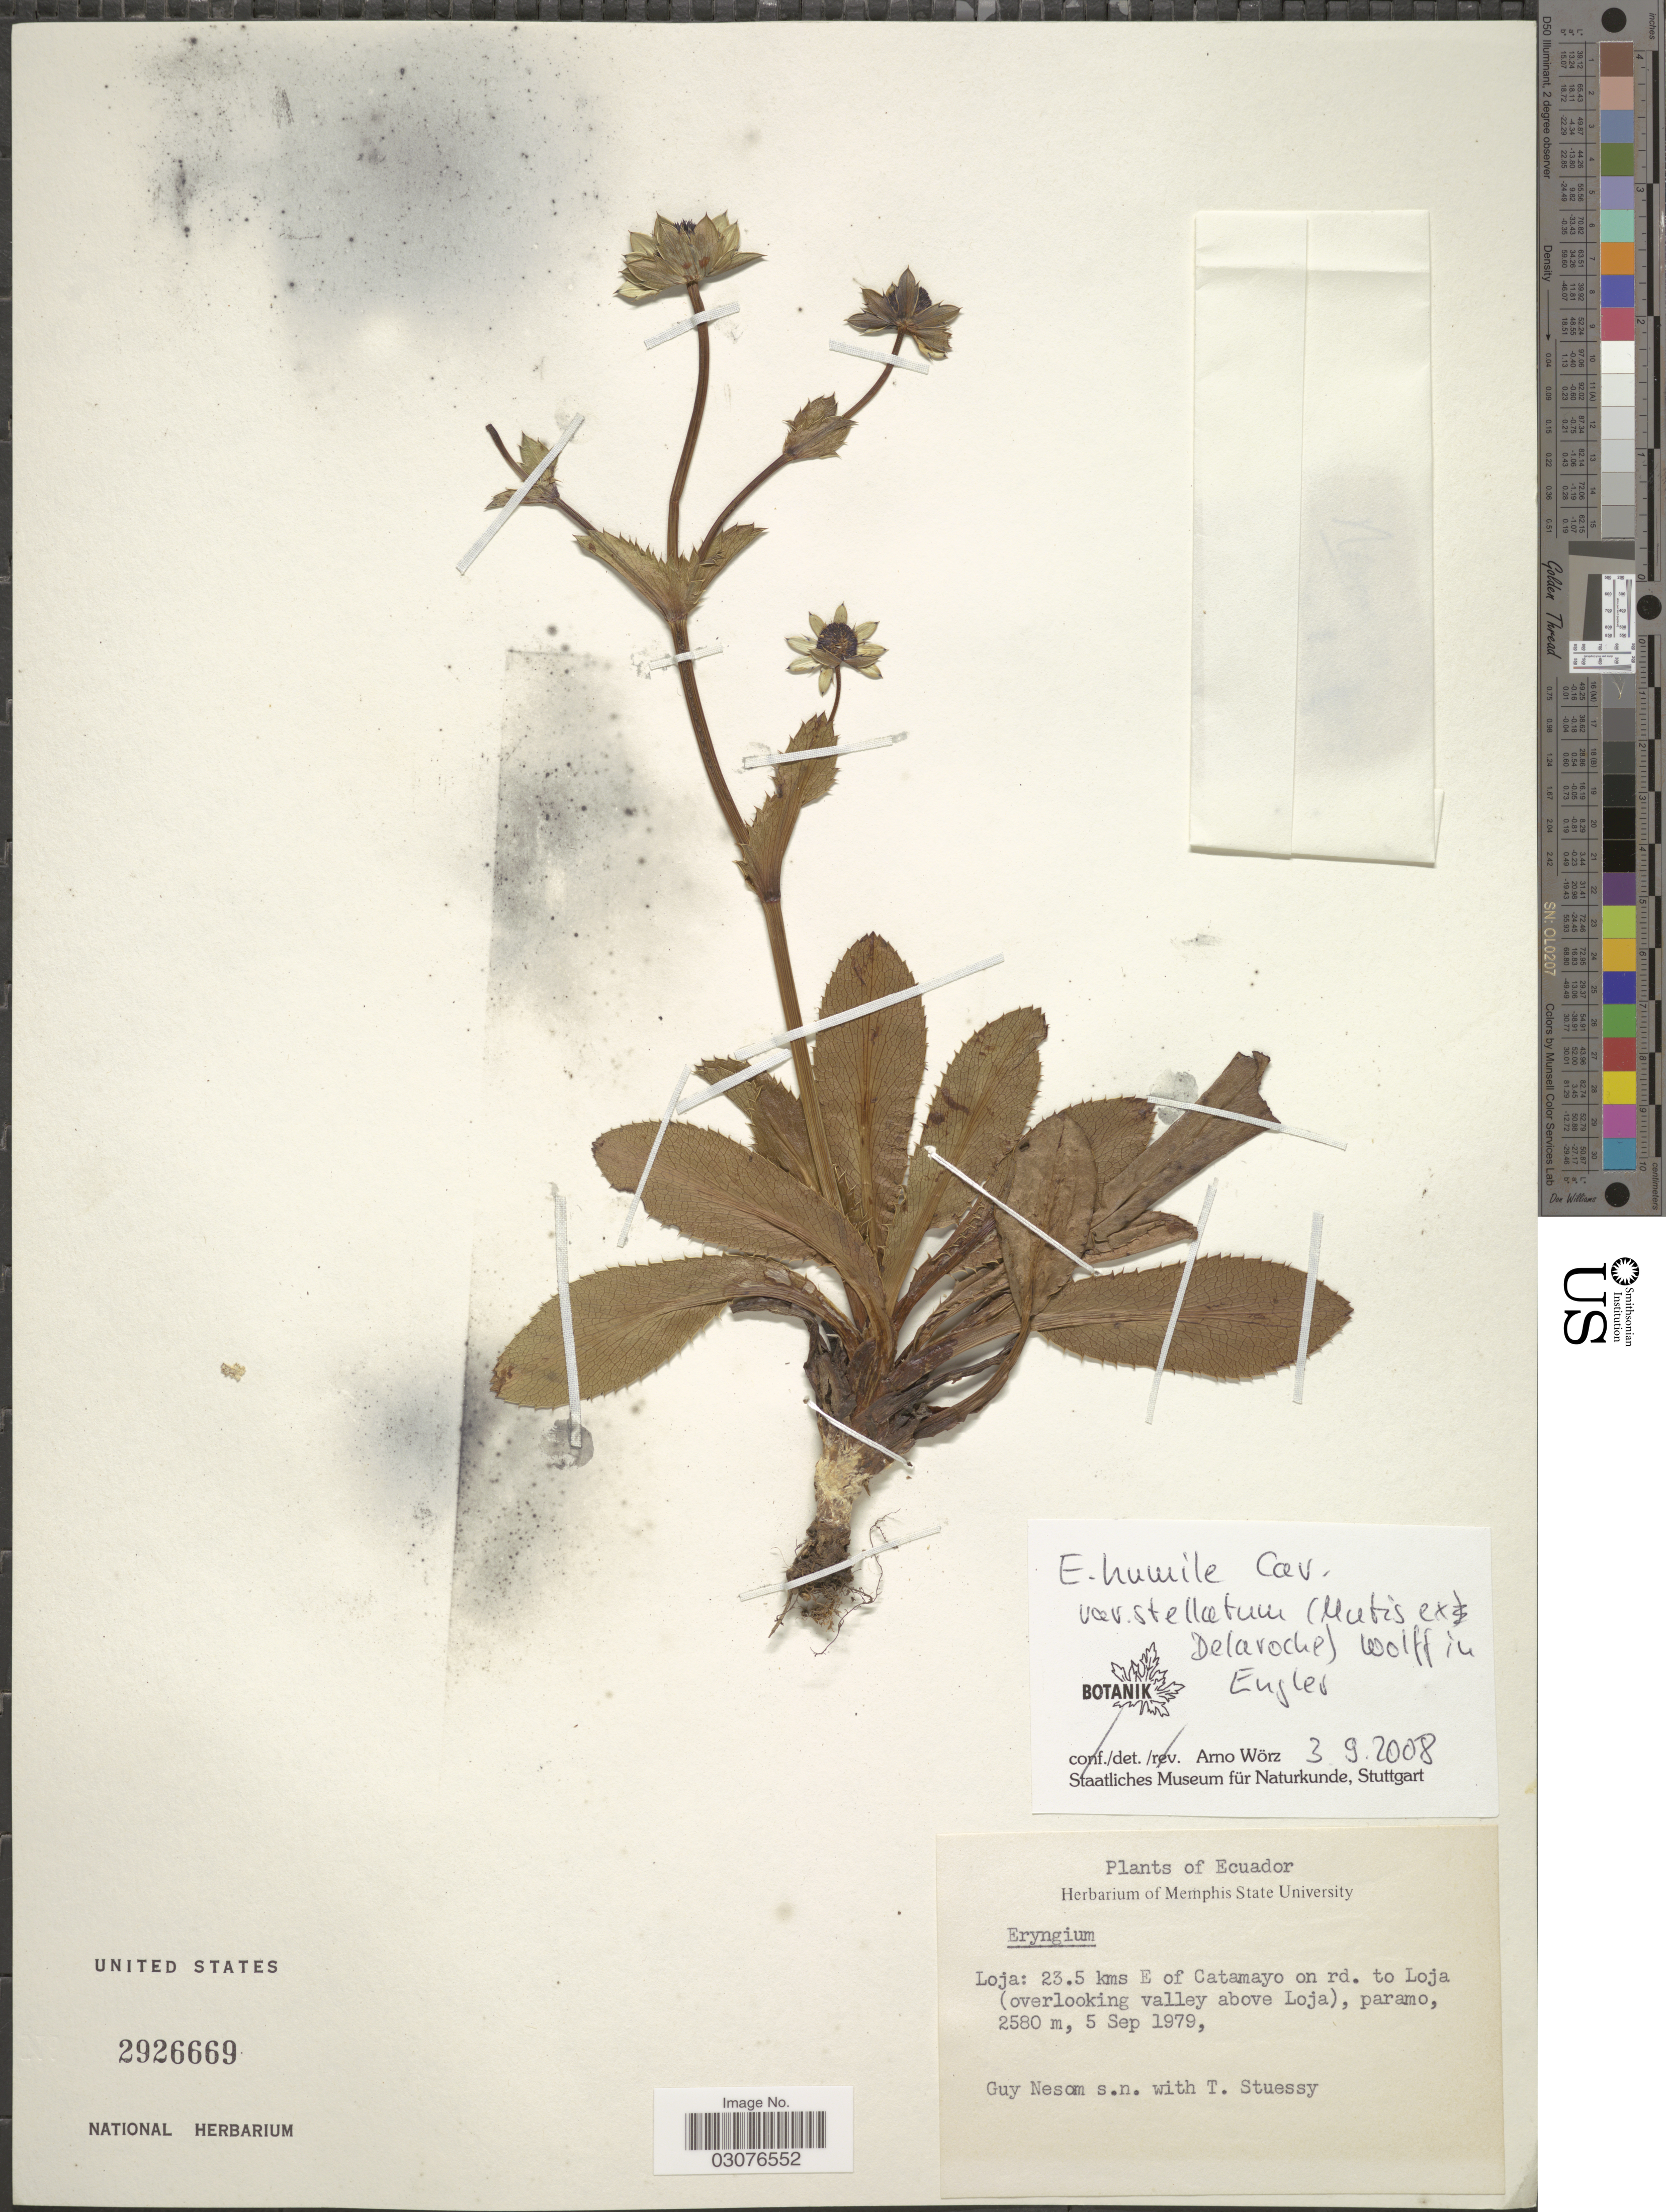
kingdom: Plantae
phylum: Tracheophyta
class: Magnoliopsida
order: Apiales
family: Apiaceae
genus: Eryngium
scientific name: Eryngium bourgatii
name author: Gouan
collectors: G. Nesom & T. Stuessy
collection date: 1979-09-05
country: Ecuador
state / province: Loja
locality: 23.5 kms E of Catamayo on rd. to Loja (overlooking valley above Loja), paramo.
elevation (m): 2580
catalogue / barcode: US 2926669